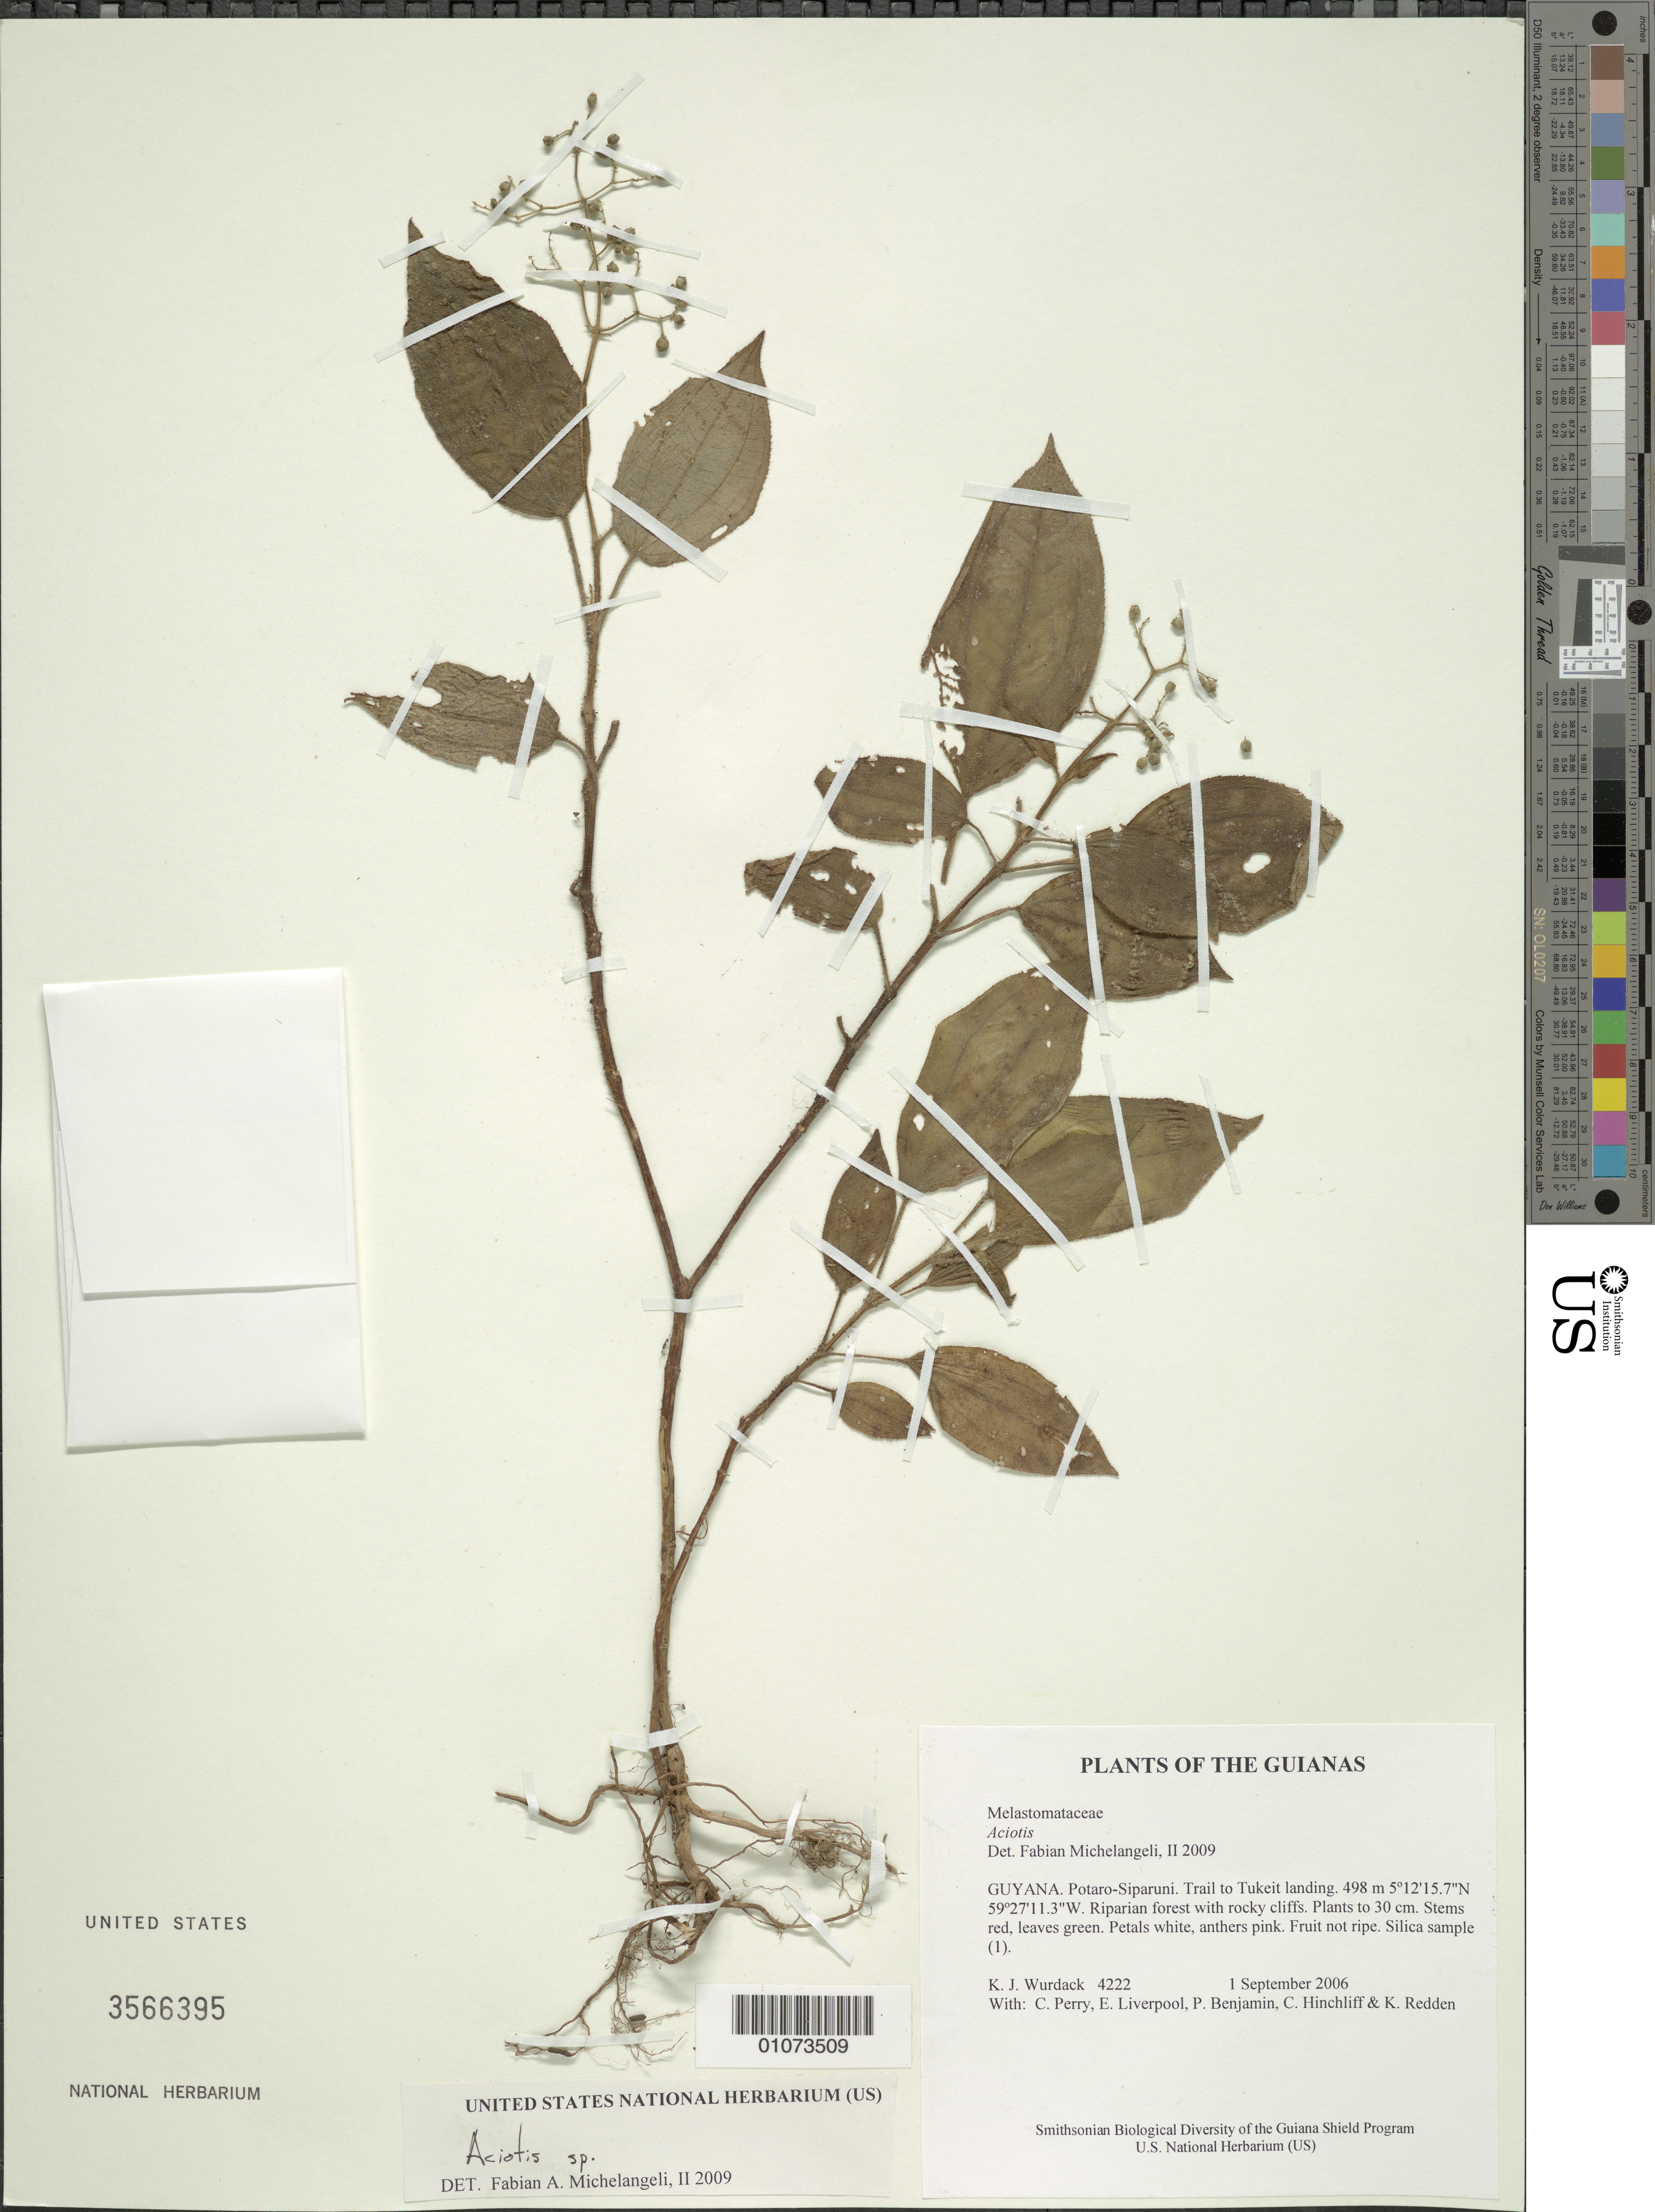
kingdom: Plantae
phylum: Tracheophyta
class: Magnoliopsida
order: Myrtales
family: Melastomataceae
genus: Aciotis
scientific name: Aciotis indecora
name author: (Bonpl.) Triana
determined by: Nunes da Silva, Diego, (RB), Jardim Botanico do Rio de Janeiro - Herbario (BRAZIL)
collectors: K. Wurdack, C. Perry, E. Liverpool, P. Benjamin, C. E. Hinchliff & K. M. Redden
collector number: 4222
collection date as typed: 1 September 2006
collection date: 2006-09-01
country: Guyana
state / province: Potaro-Siparuni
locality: Trail to Tukeit landing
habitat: Riparian forest with rocky cliffs.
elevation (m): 498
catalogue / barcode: US 3566395